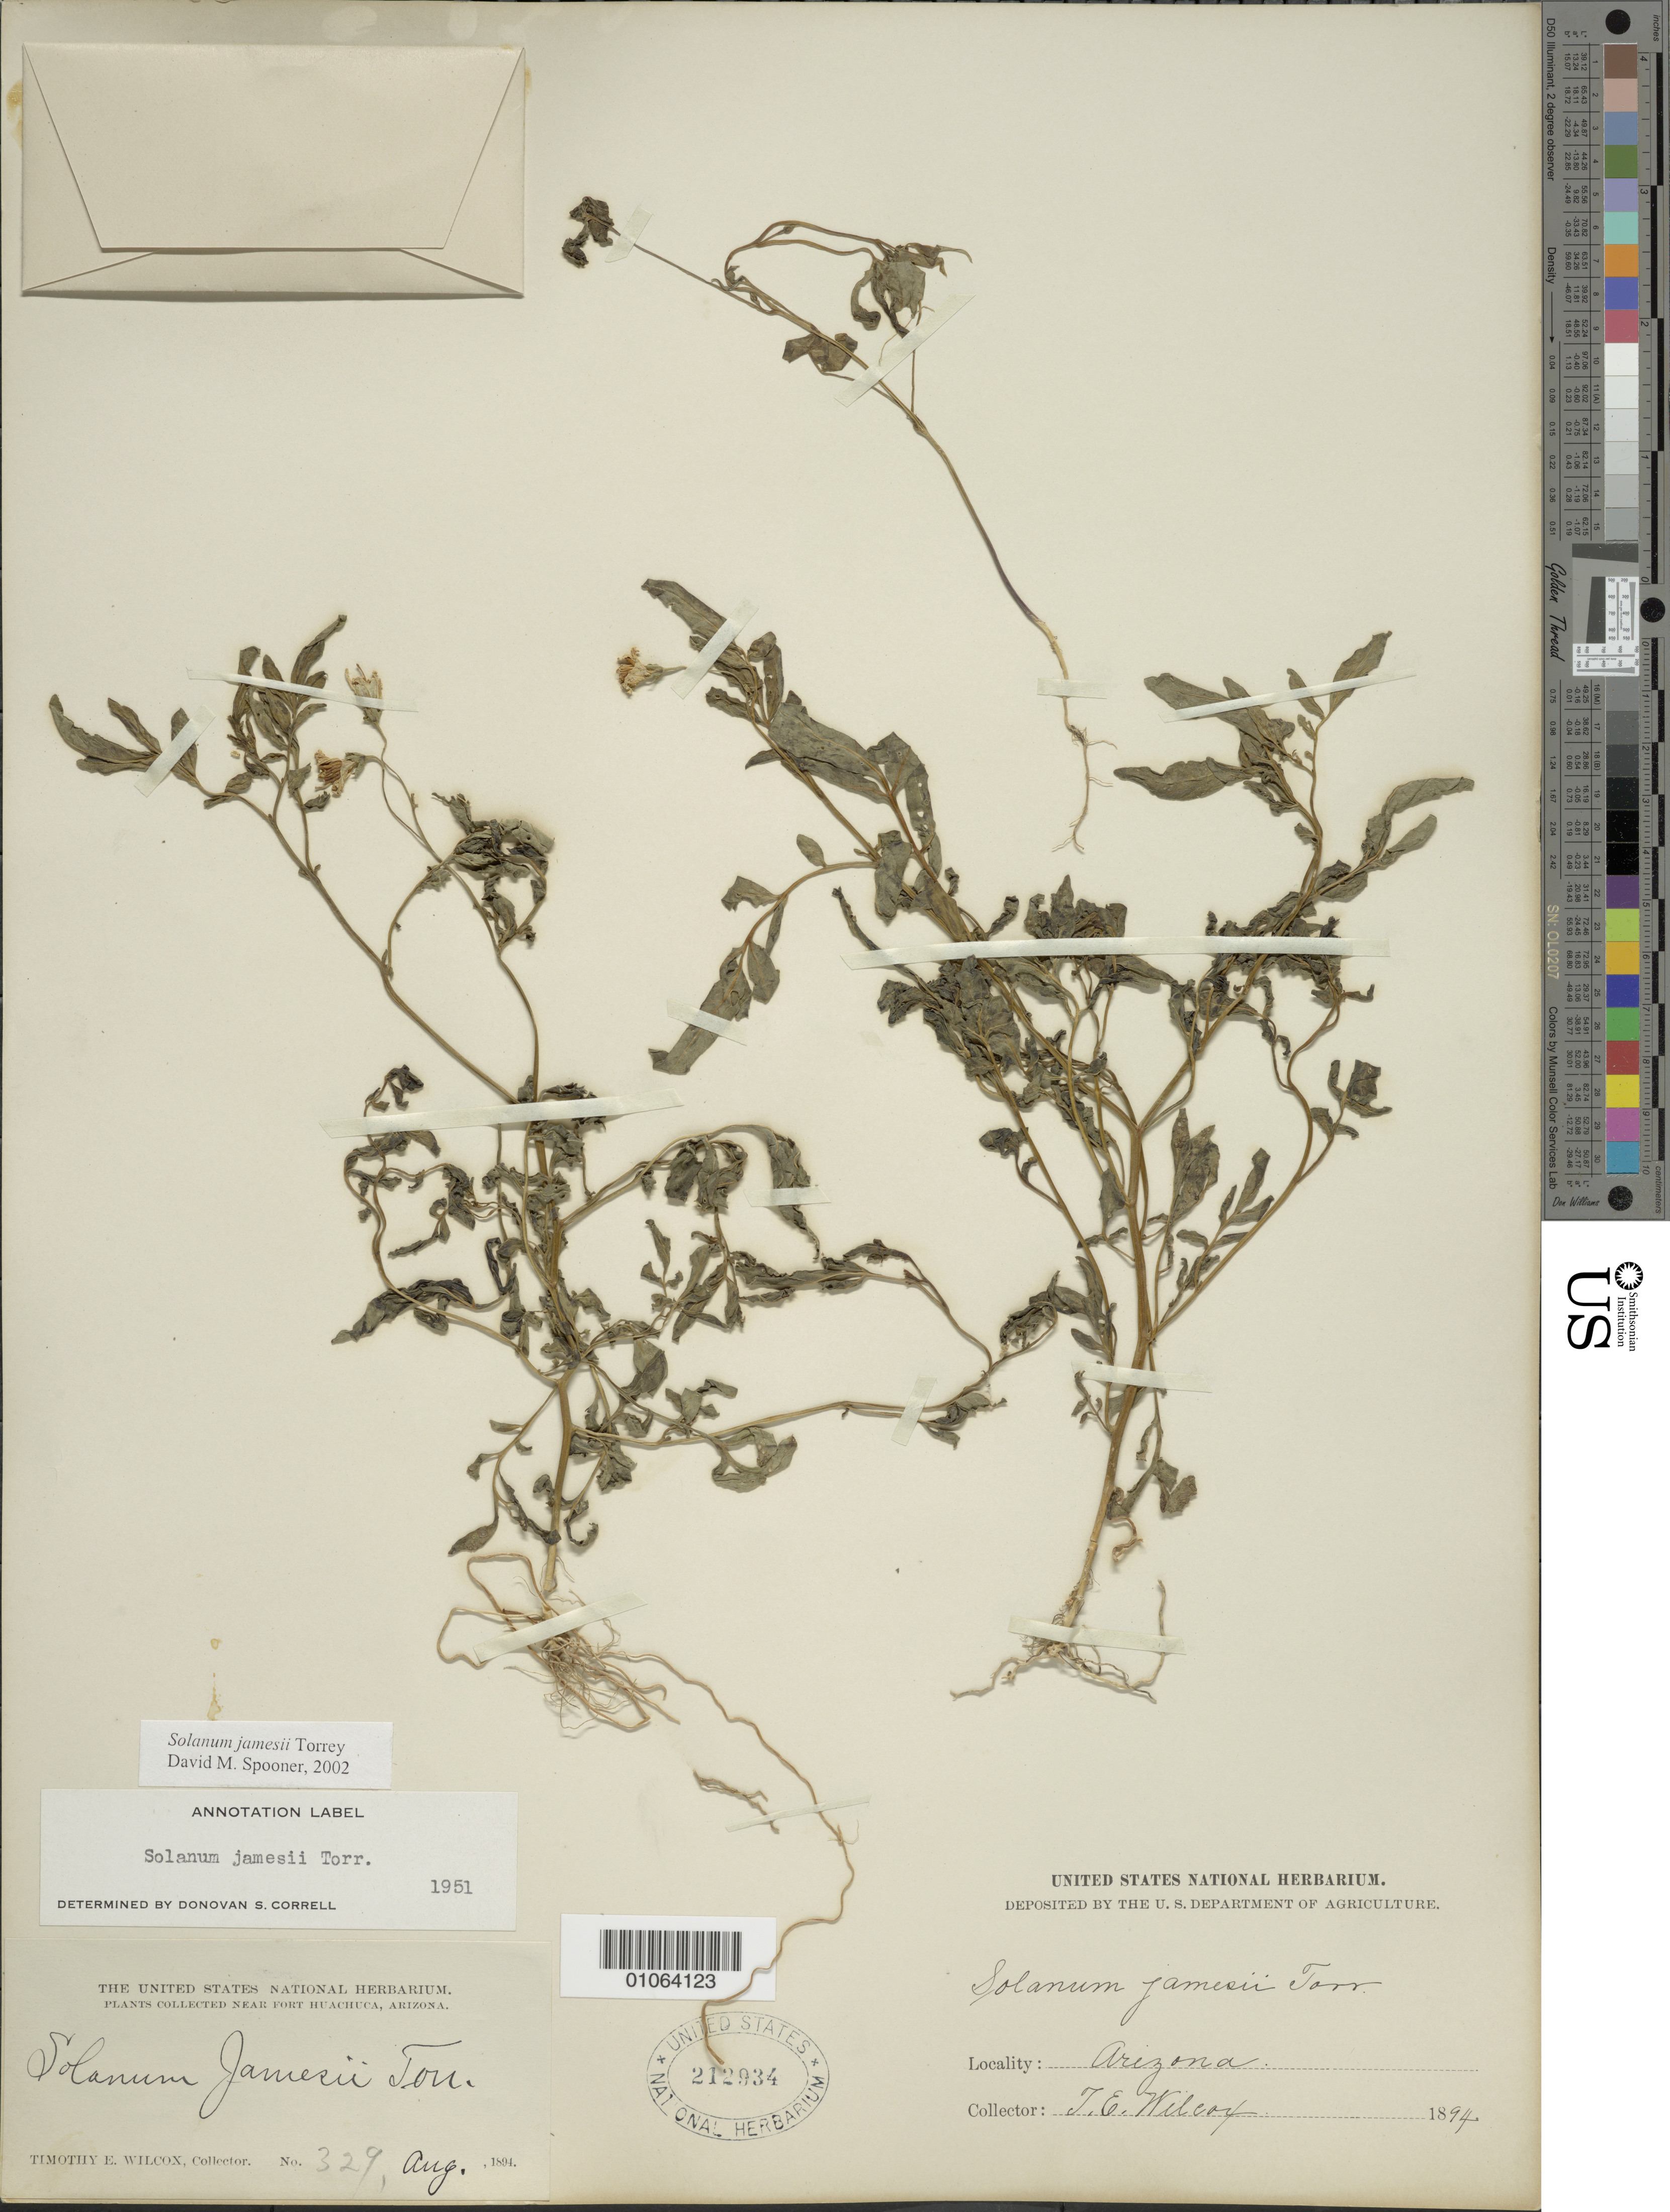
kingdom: Plantae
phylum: Tracheophyta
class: Magnoliopsida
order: Solanales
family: Solanaceae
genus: Solanum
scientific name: Solanum jamesii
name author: Torr.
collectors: T. E. Wilcox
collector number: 329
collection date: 1894-08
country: United States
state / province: Arizona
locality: Near Fort Huachuca.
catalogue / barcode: US 212934